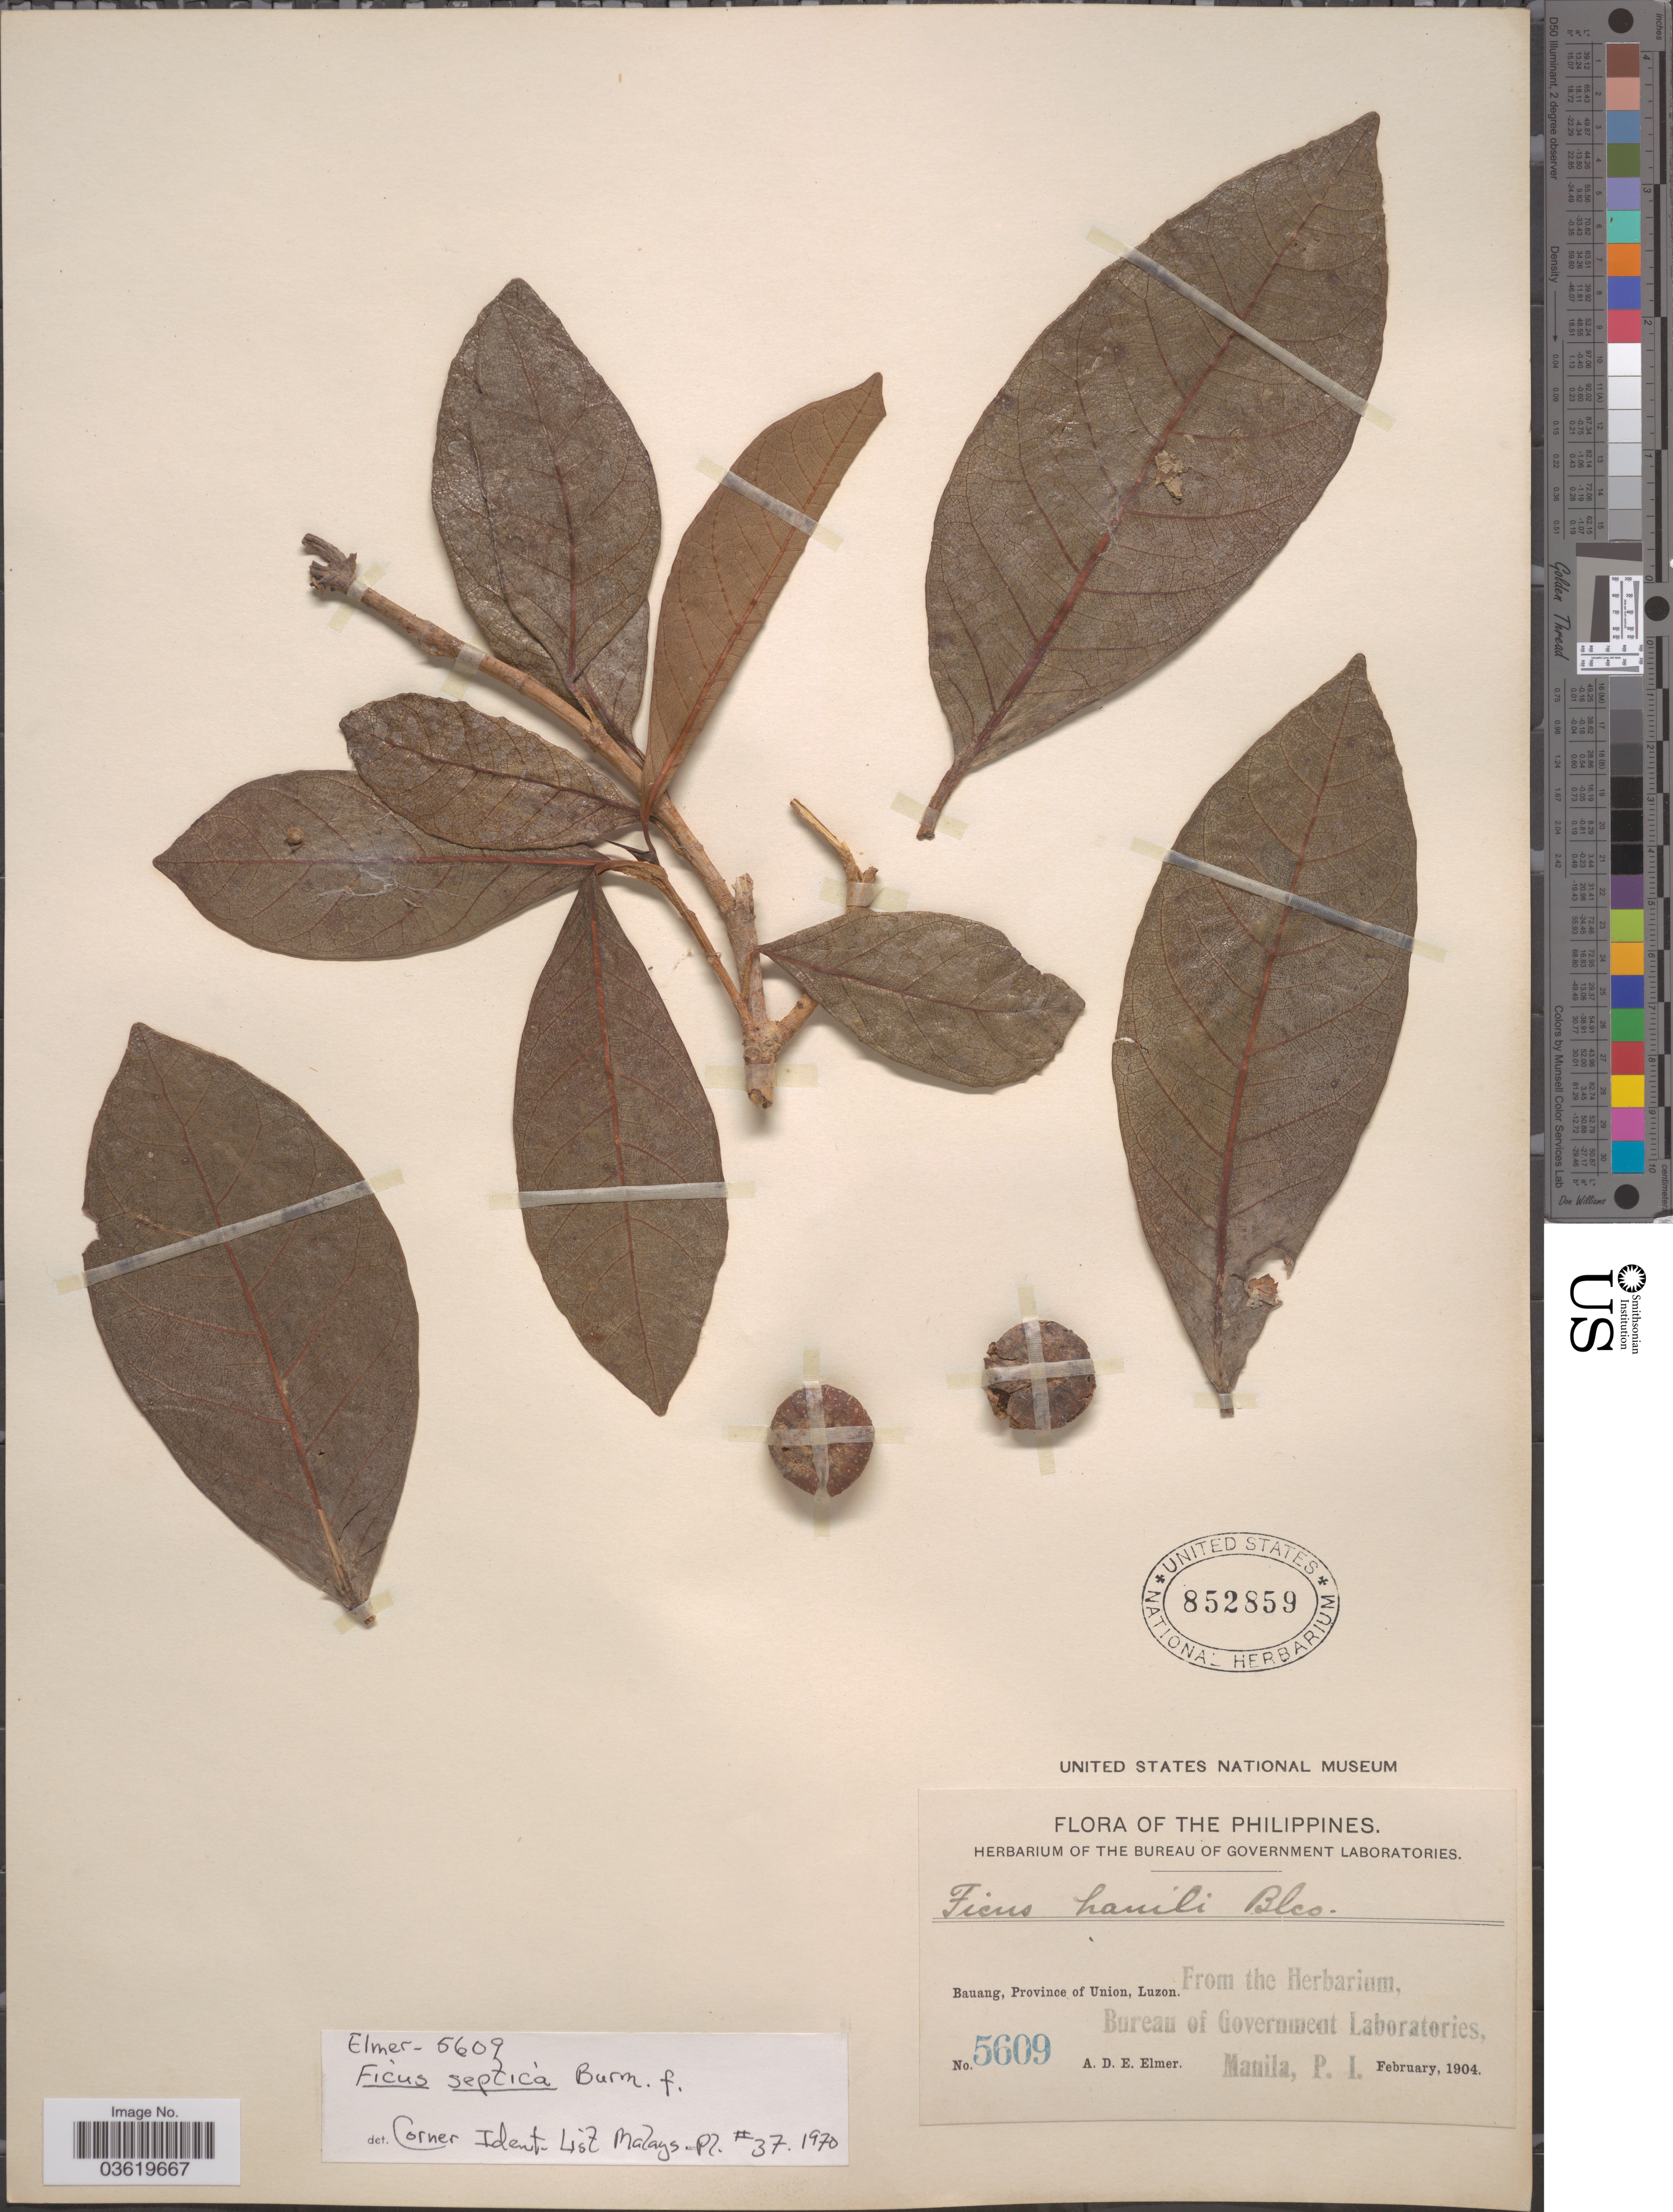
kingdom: Plantae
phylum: Tracheophyta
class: Magnoliopsida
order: Rosales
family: Moraceae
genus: Ficus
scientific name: Ficus septica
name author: Burm. f.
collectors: A. D. E. Elmer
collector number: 5609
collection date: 1904-02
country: Philippines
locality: Bauang, Province of Union, Luzon.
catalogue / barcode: US 852859